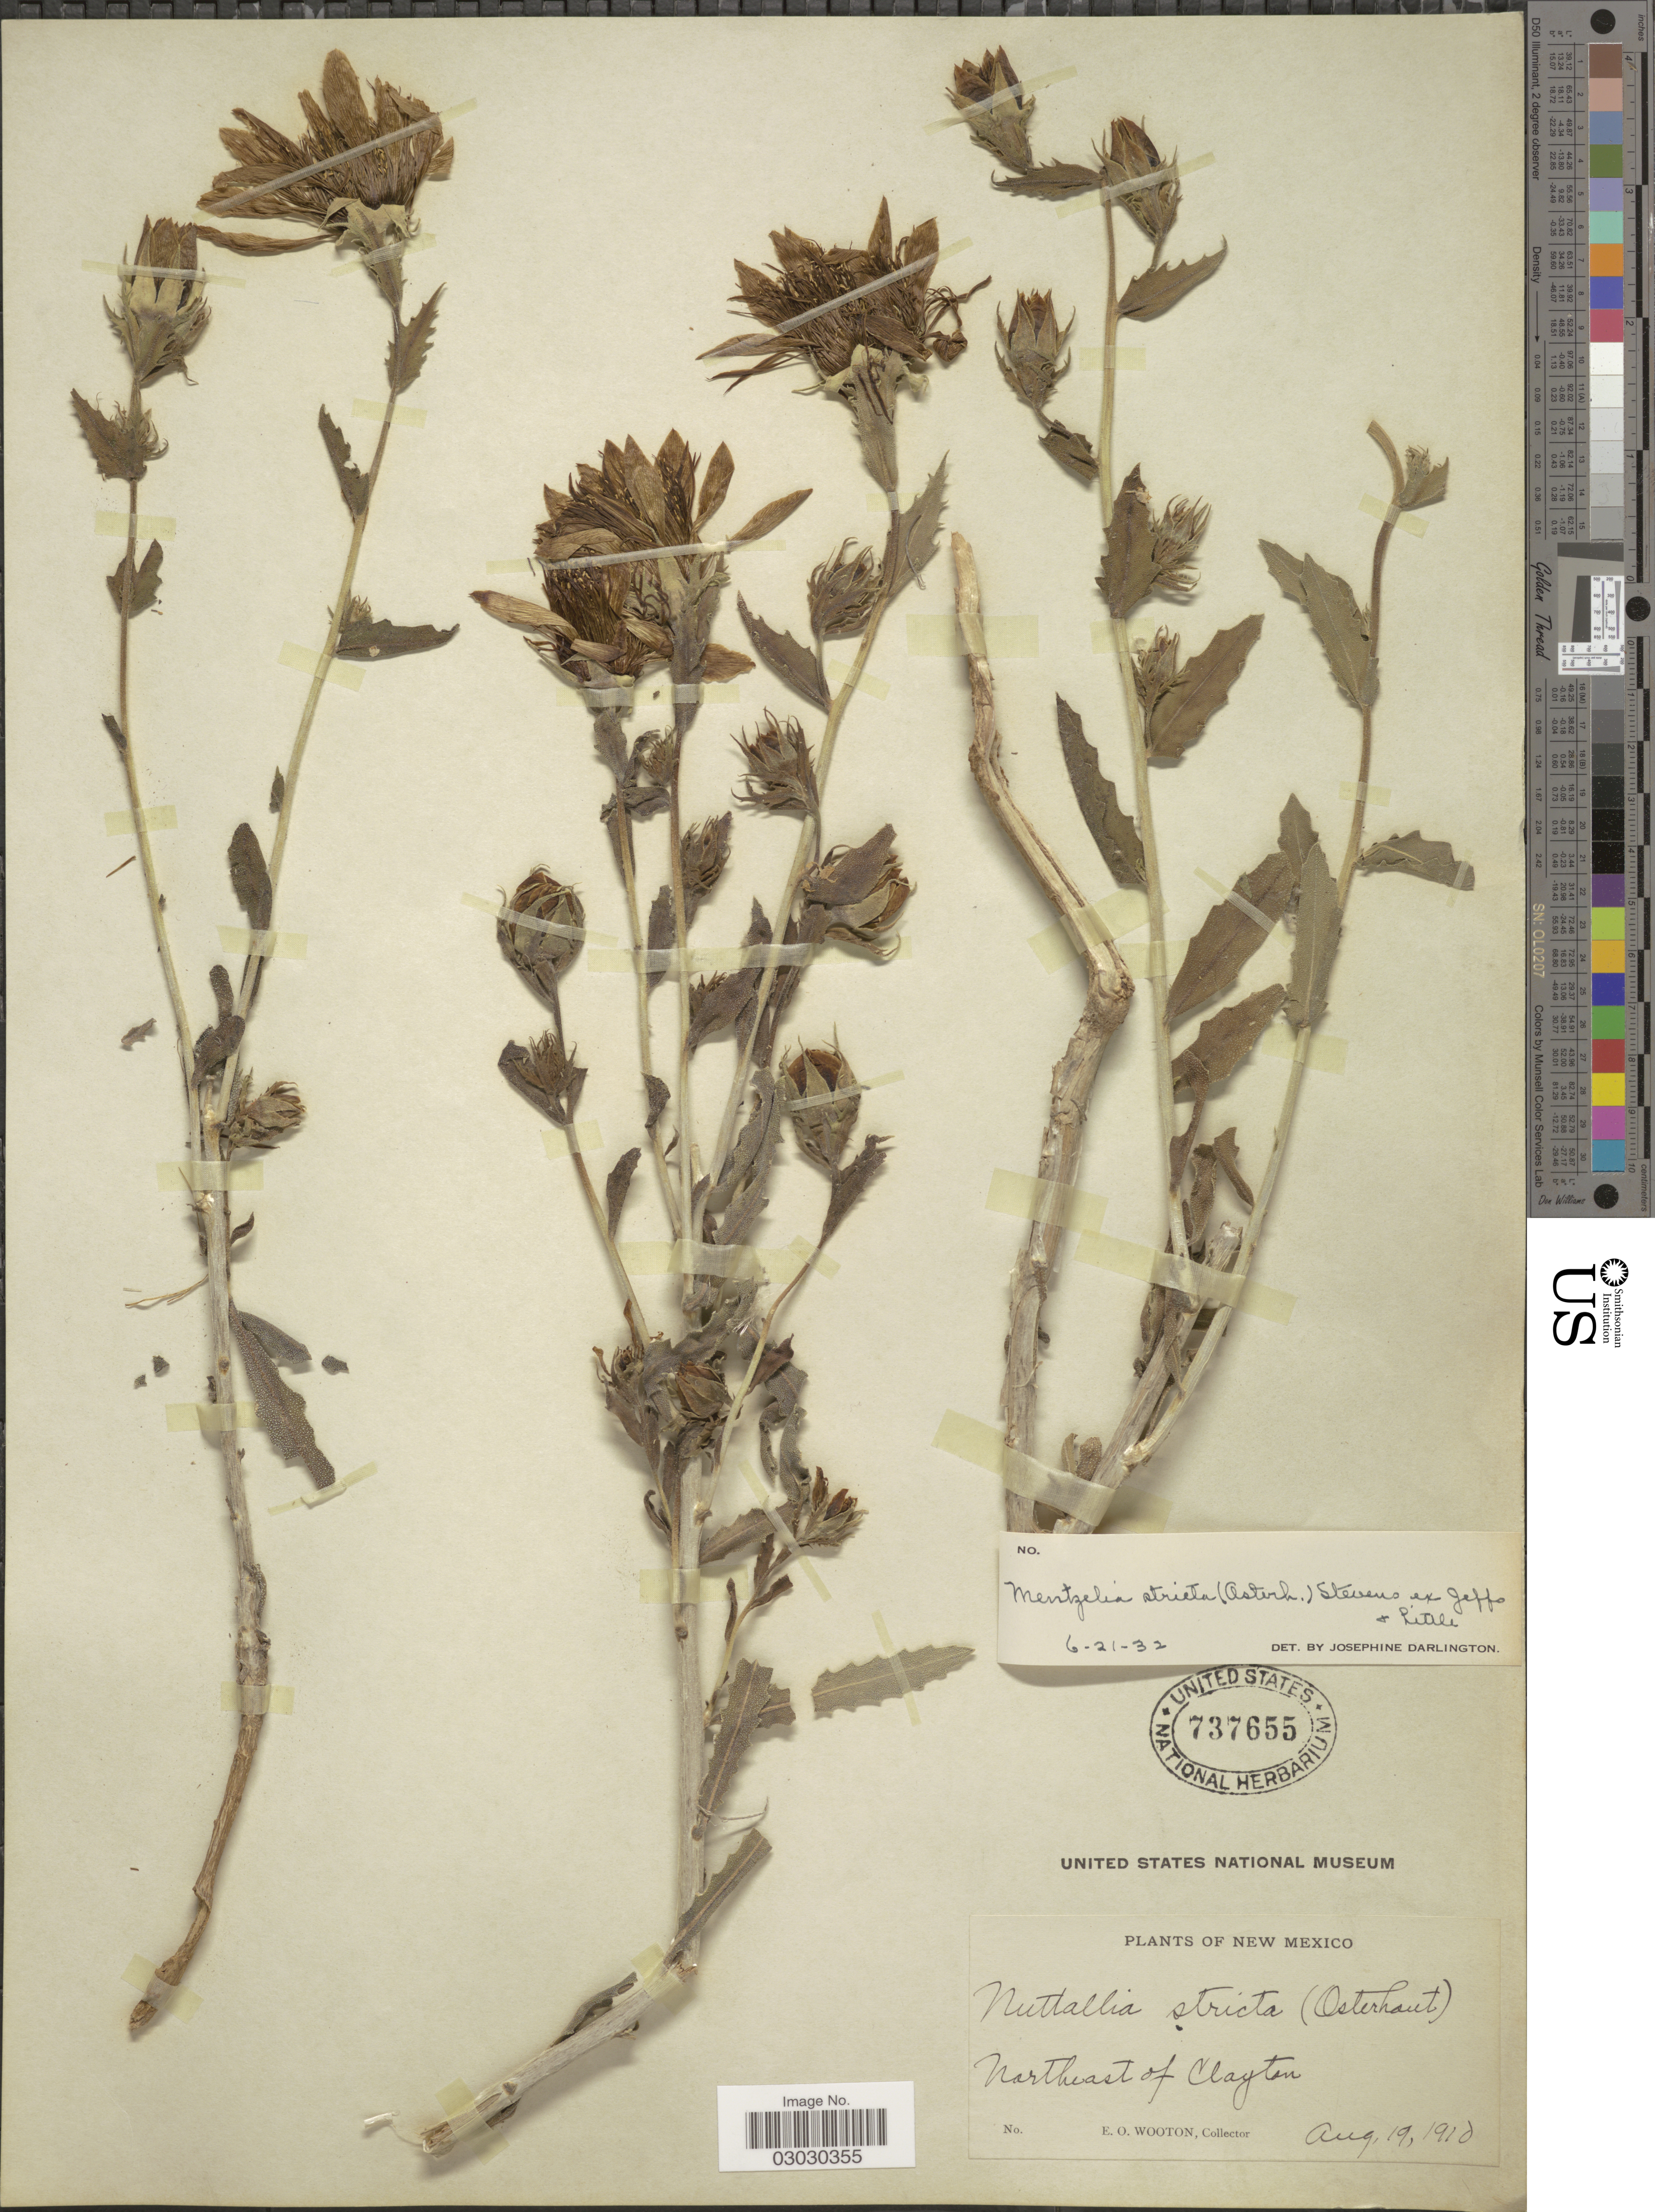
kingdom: Plantae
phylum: Tracheophyta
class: Magnoliopsida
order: Cornales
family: Loasaceae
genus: Mentzelia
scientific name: Mentzelia stricta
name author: (Osterh.) Stevens ex Jeffs & Little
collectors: E. O. Wooton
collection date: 1910-08-19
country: United States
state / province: New Mexico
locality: Northeast of Clayton.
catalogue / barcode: US 737655